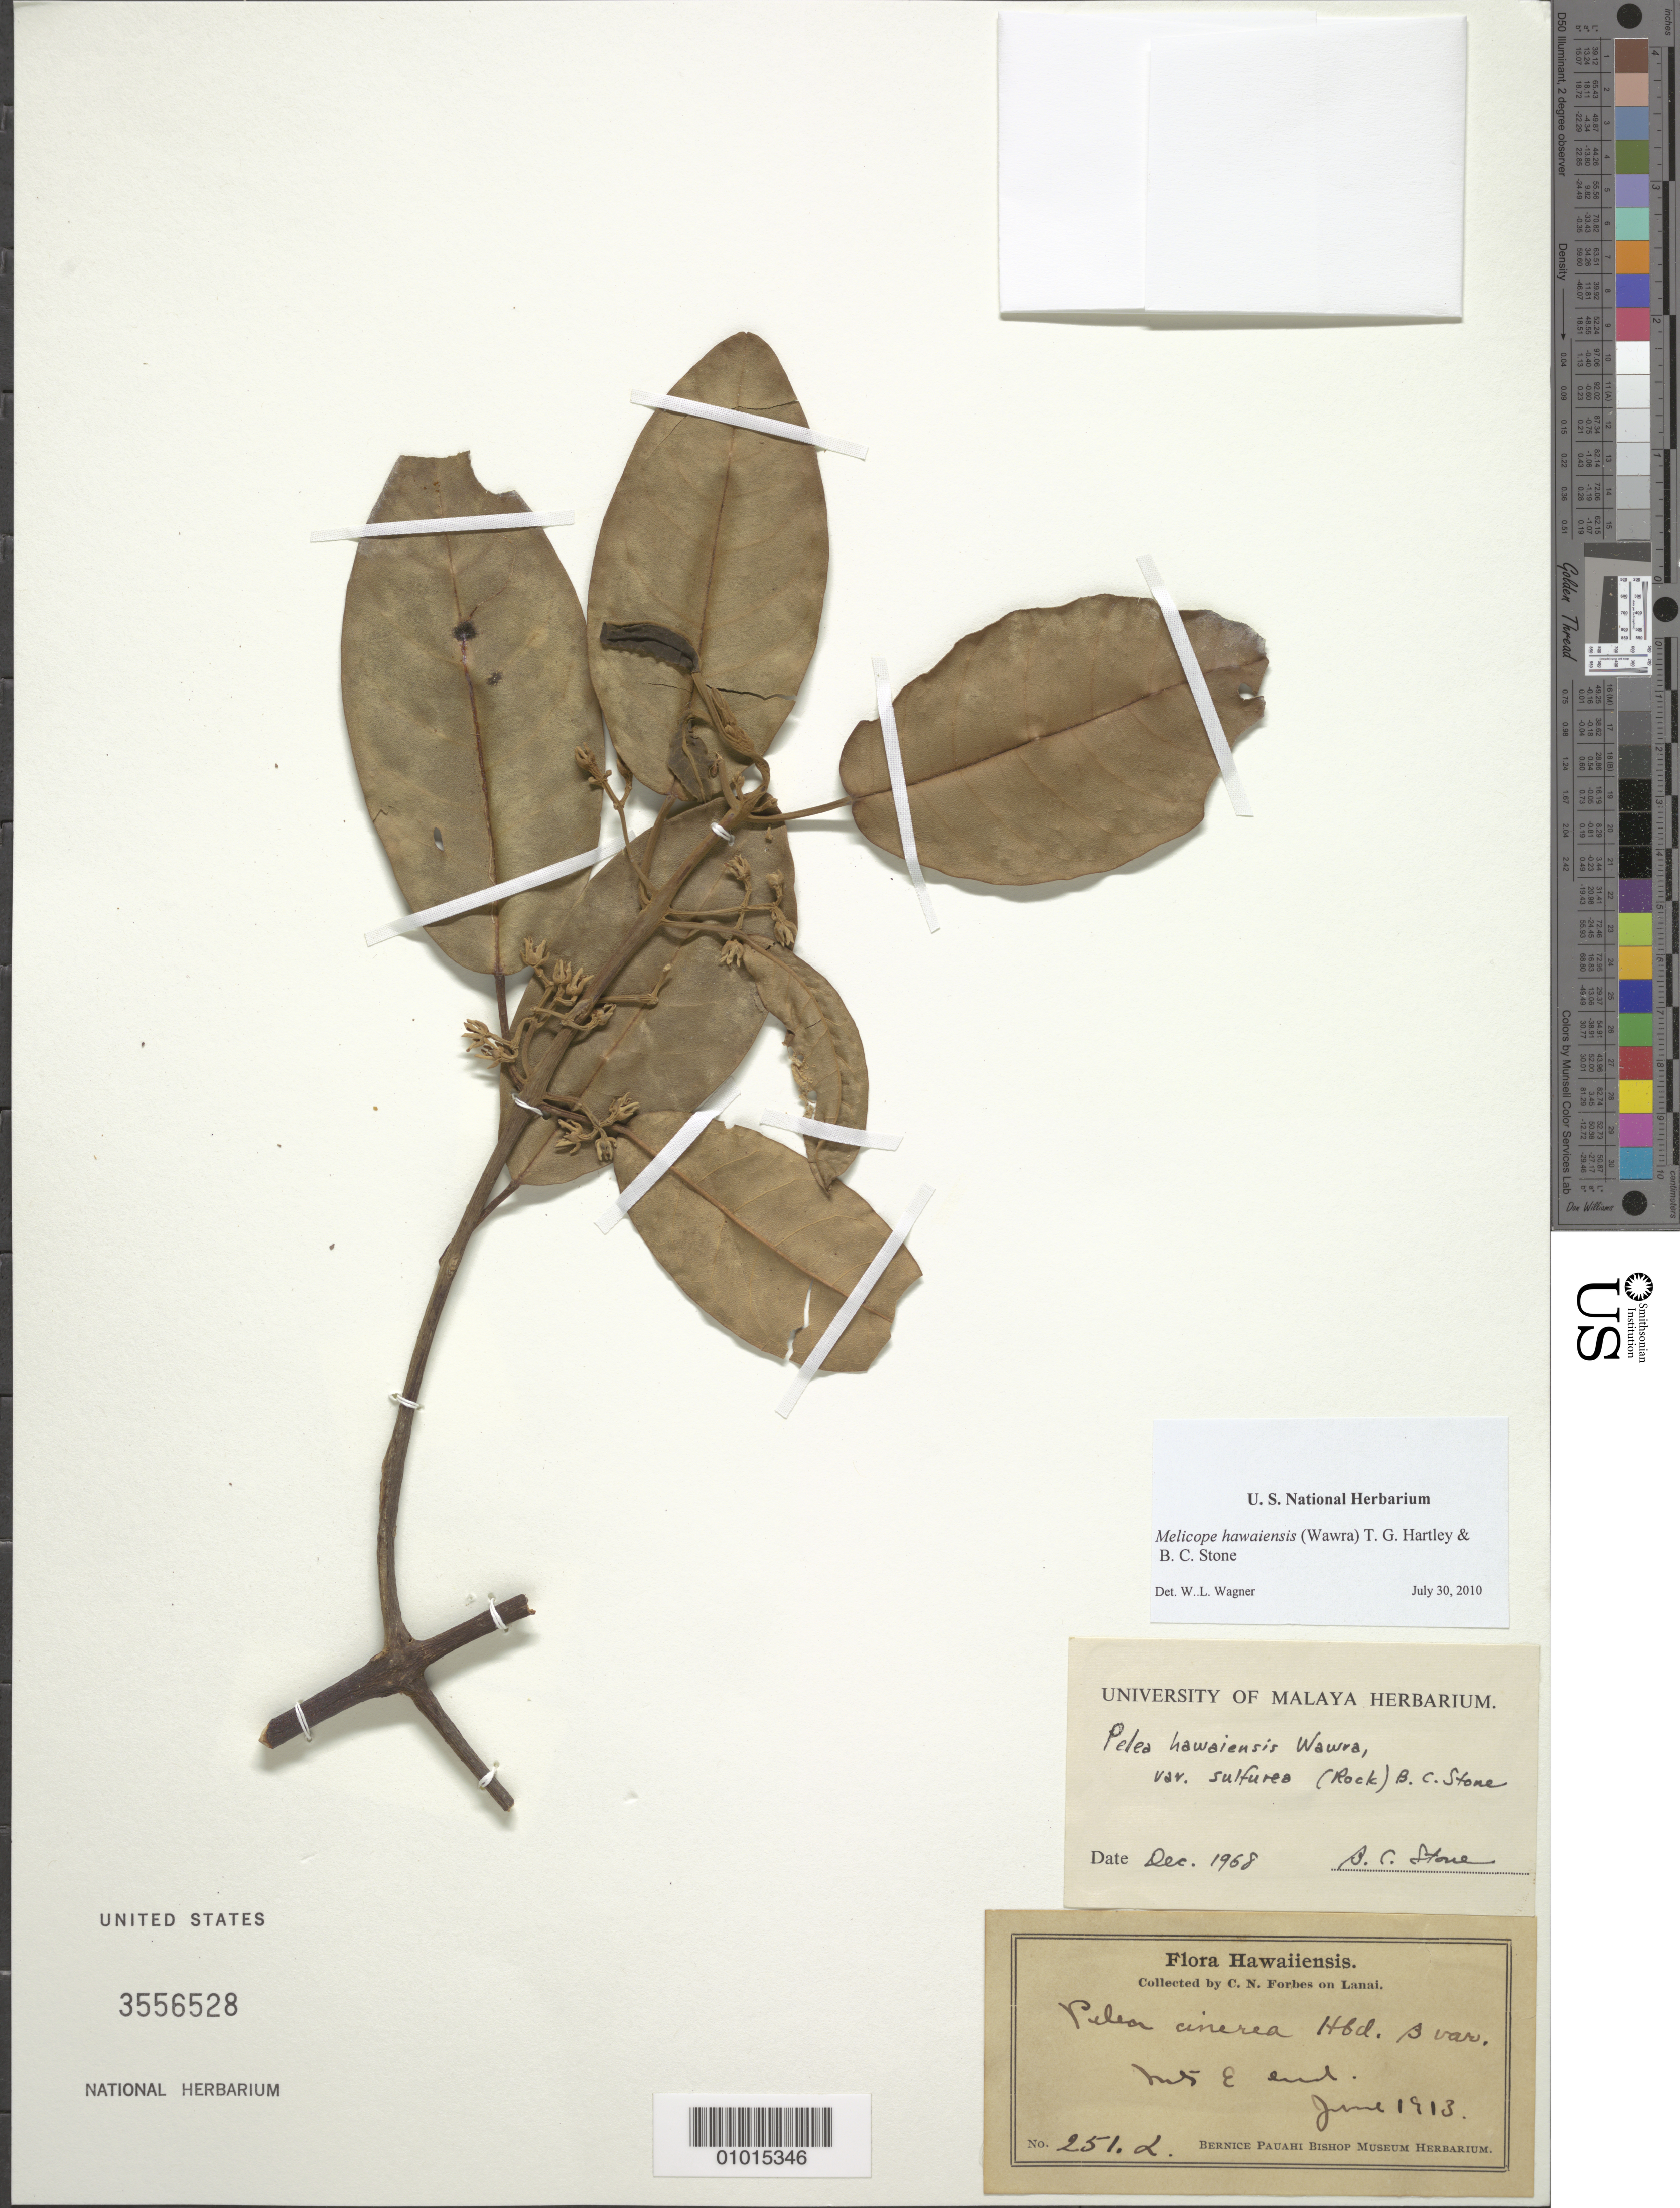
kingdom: Plantae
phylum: Tracheophyta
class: Magnoliopsida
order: Sapindales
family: Rutaceae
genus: Melicope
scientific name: Melicope hawaiensis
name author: (Wawra) T.G. Hartley & B.C. Stone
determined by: Wagner, W. L., (BOT), Smithsonian Institution - National Museum of Natural History (UNITED STATES)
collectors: C. N. Forbes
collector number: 251.2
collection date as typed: Jun 1913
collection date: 1913-06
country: United States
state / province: Hawaii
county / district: Maui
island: Lana'i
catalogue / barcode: US 3556528